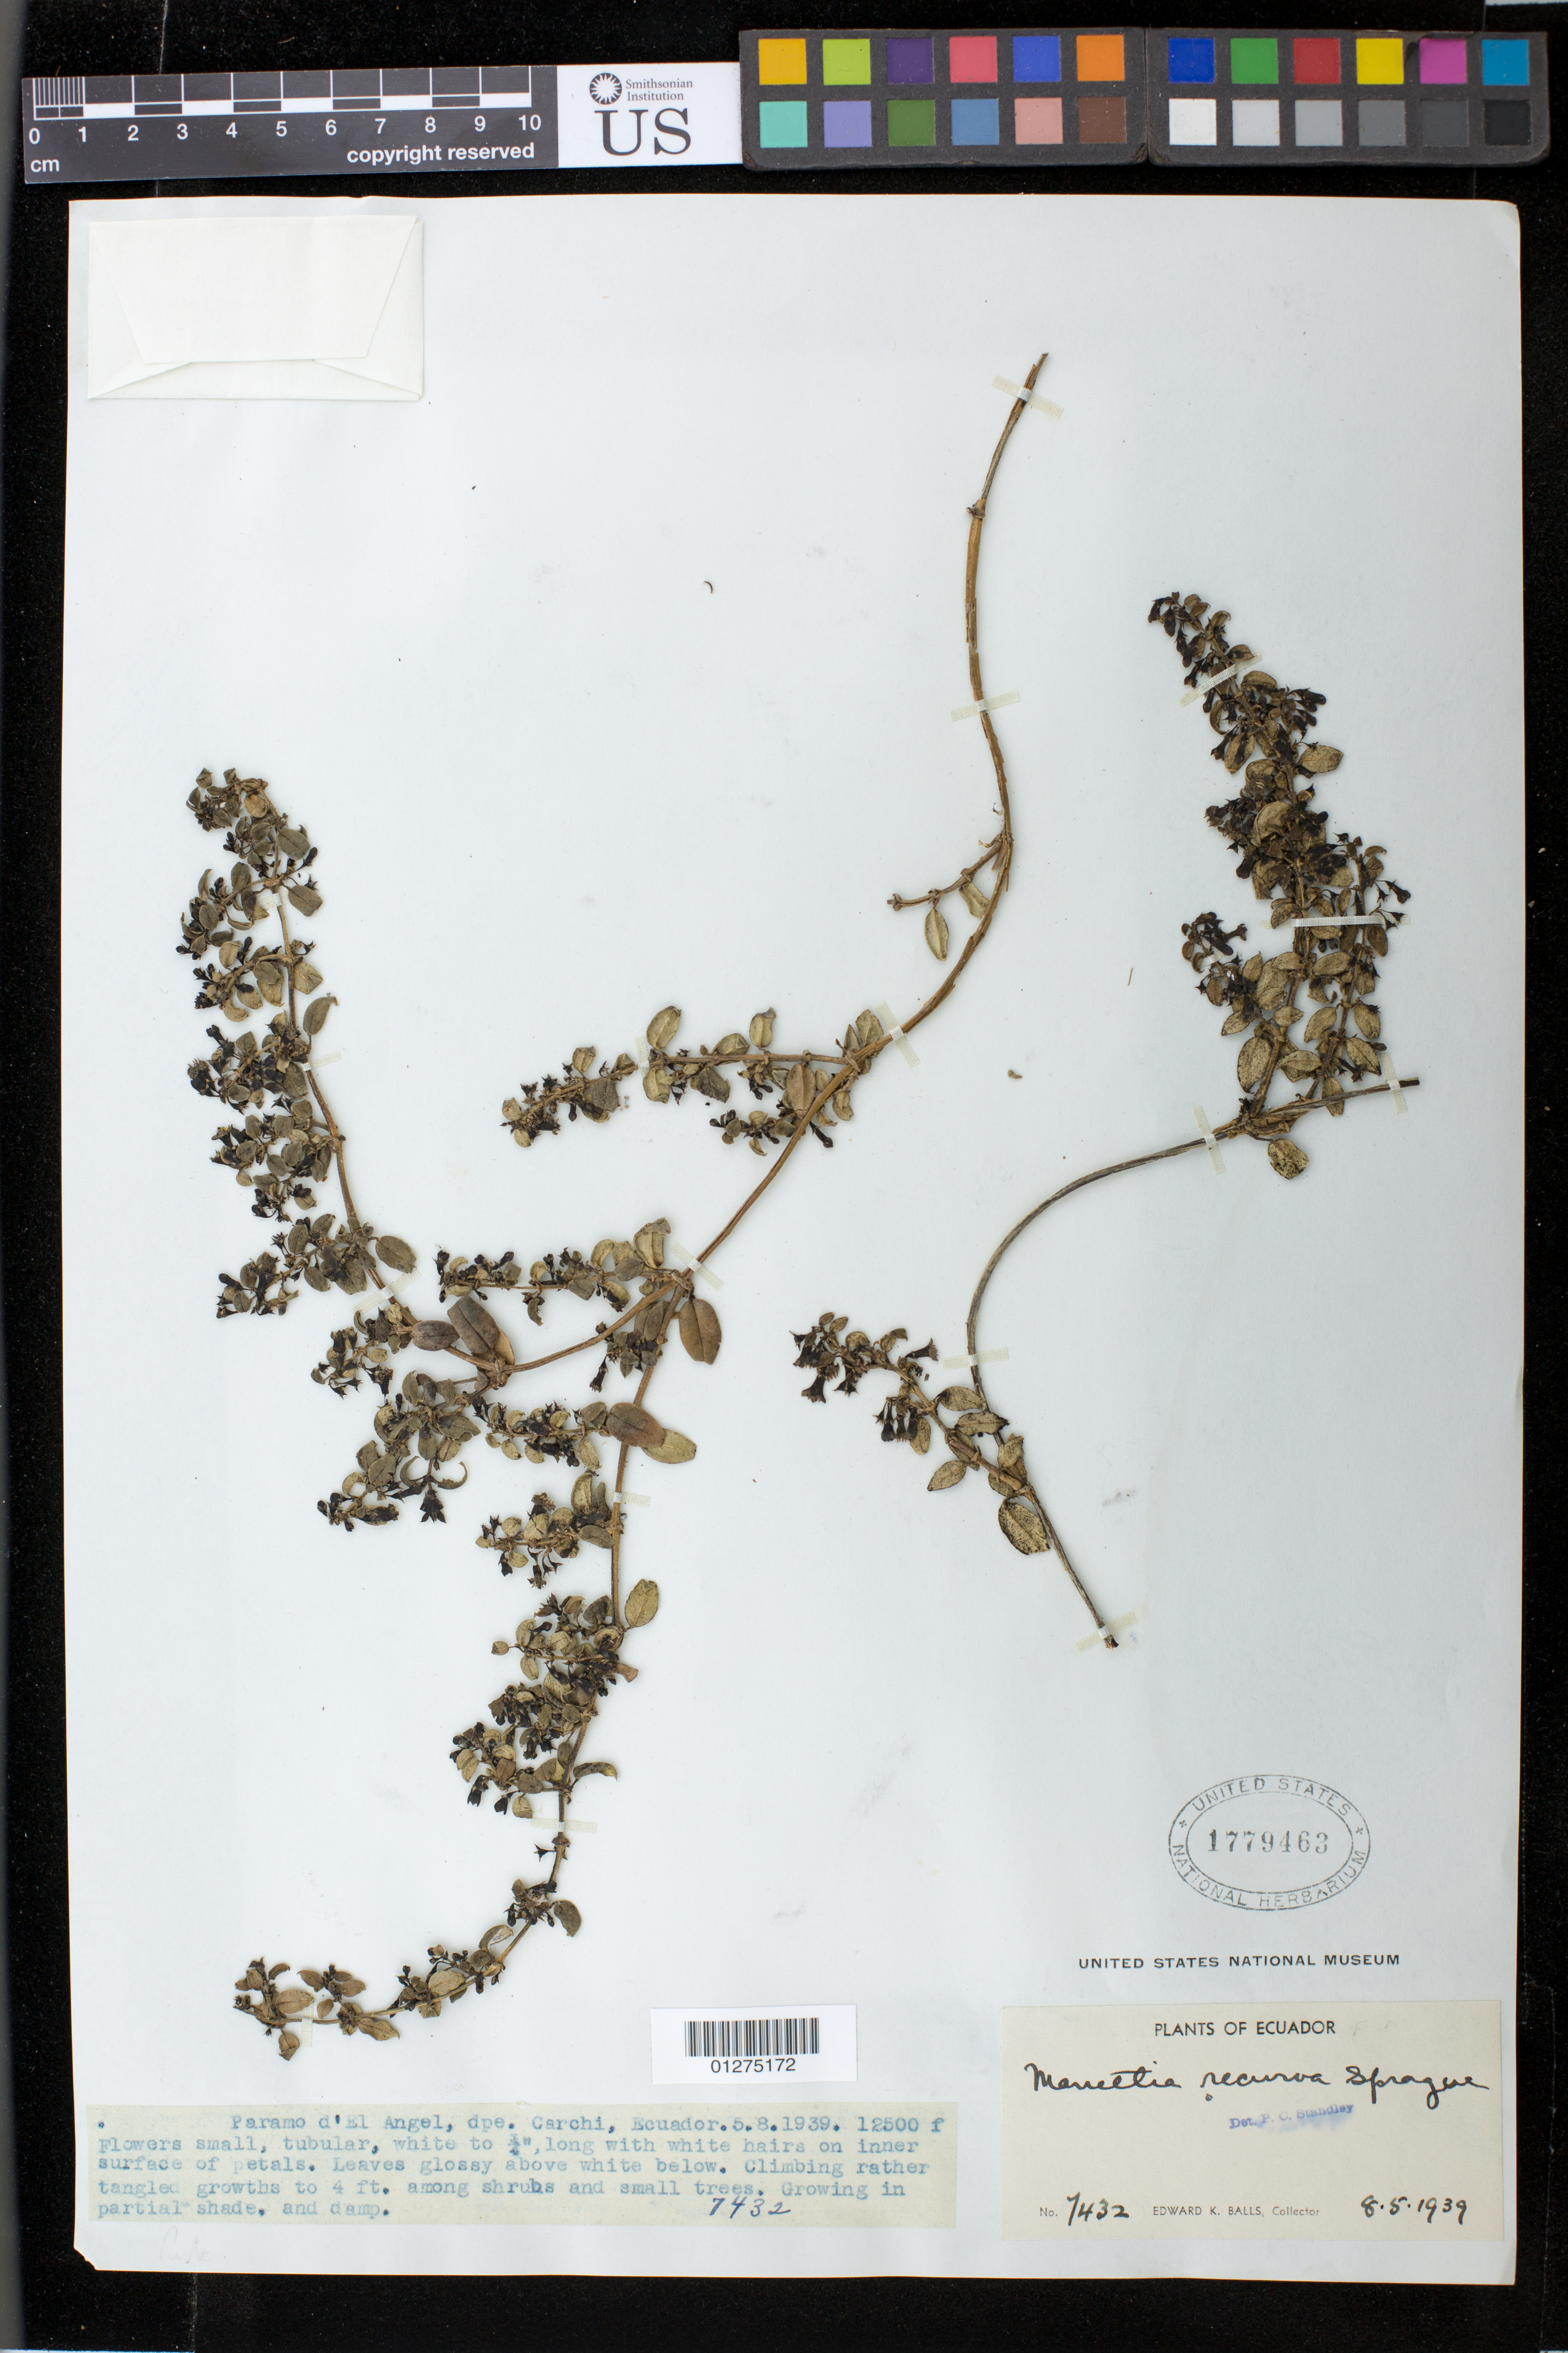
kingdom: Plantae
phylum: Tracheophyta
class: Magnoliopsida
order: Gentianales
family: Rubiaceae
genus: Manettia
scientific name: Manettia recurva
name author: Sprague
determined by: Standley, Paul C.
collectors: E. K. Balls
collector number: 7432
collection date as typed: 8.5.1939 AND 5.8.1939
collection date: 1939-08-05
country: Ecuador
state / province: Carchi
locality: Paramo d'El Angel.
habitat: growing in partial shade and damp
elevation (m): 3810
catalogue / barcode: US 1779463